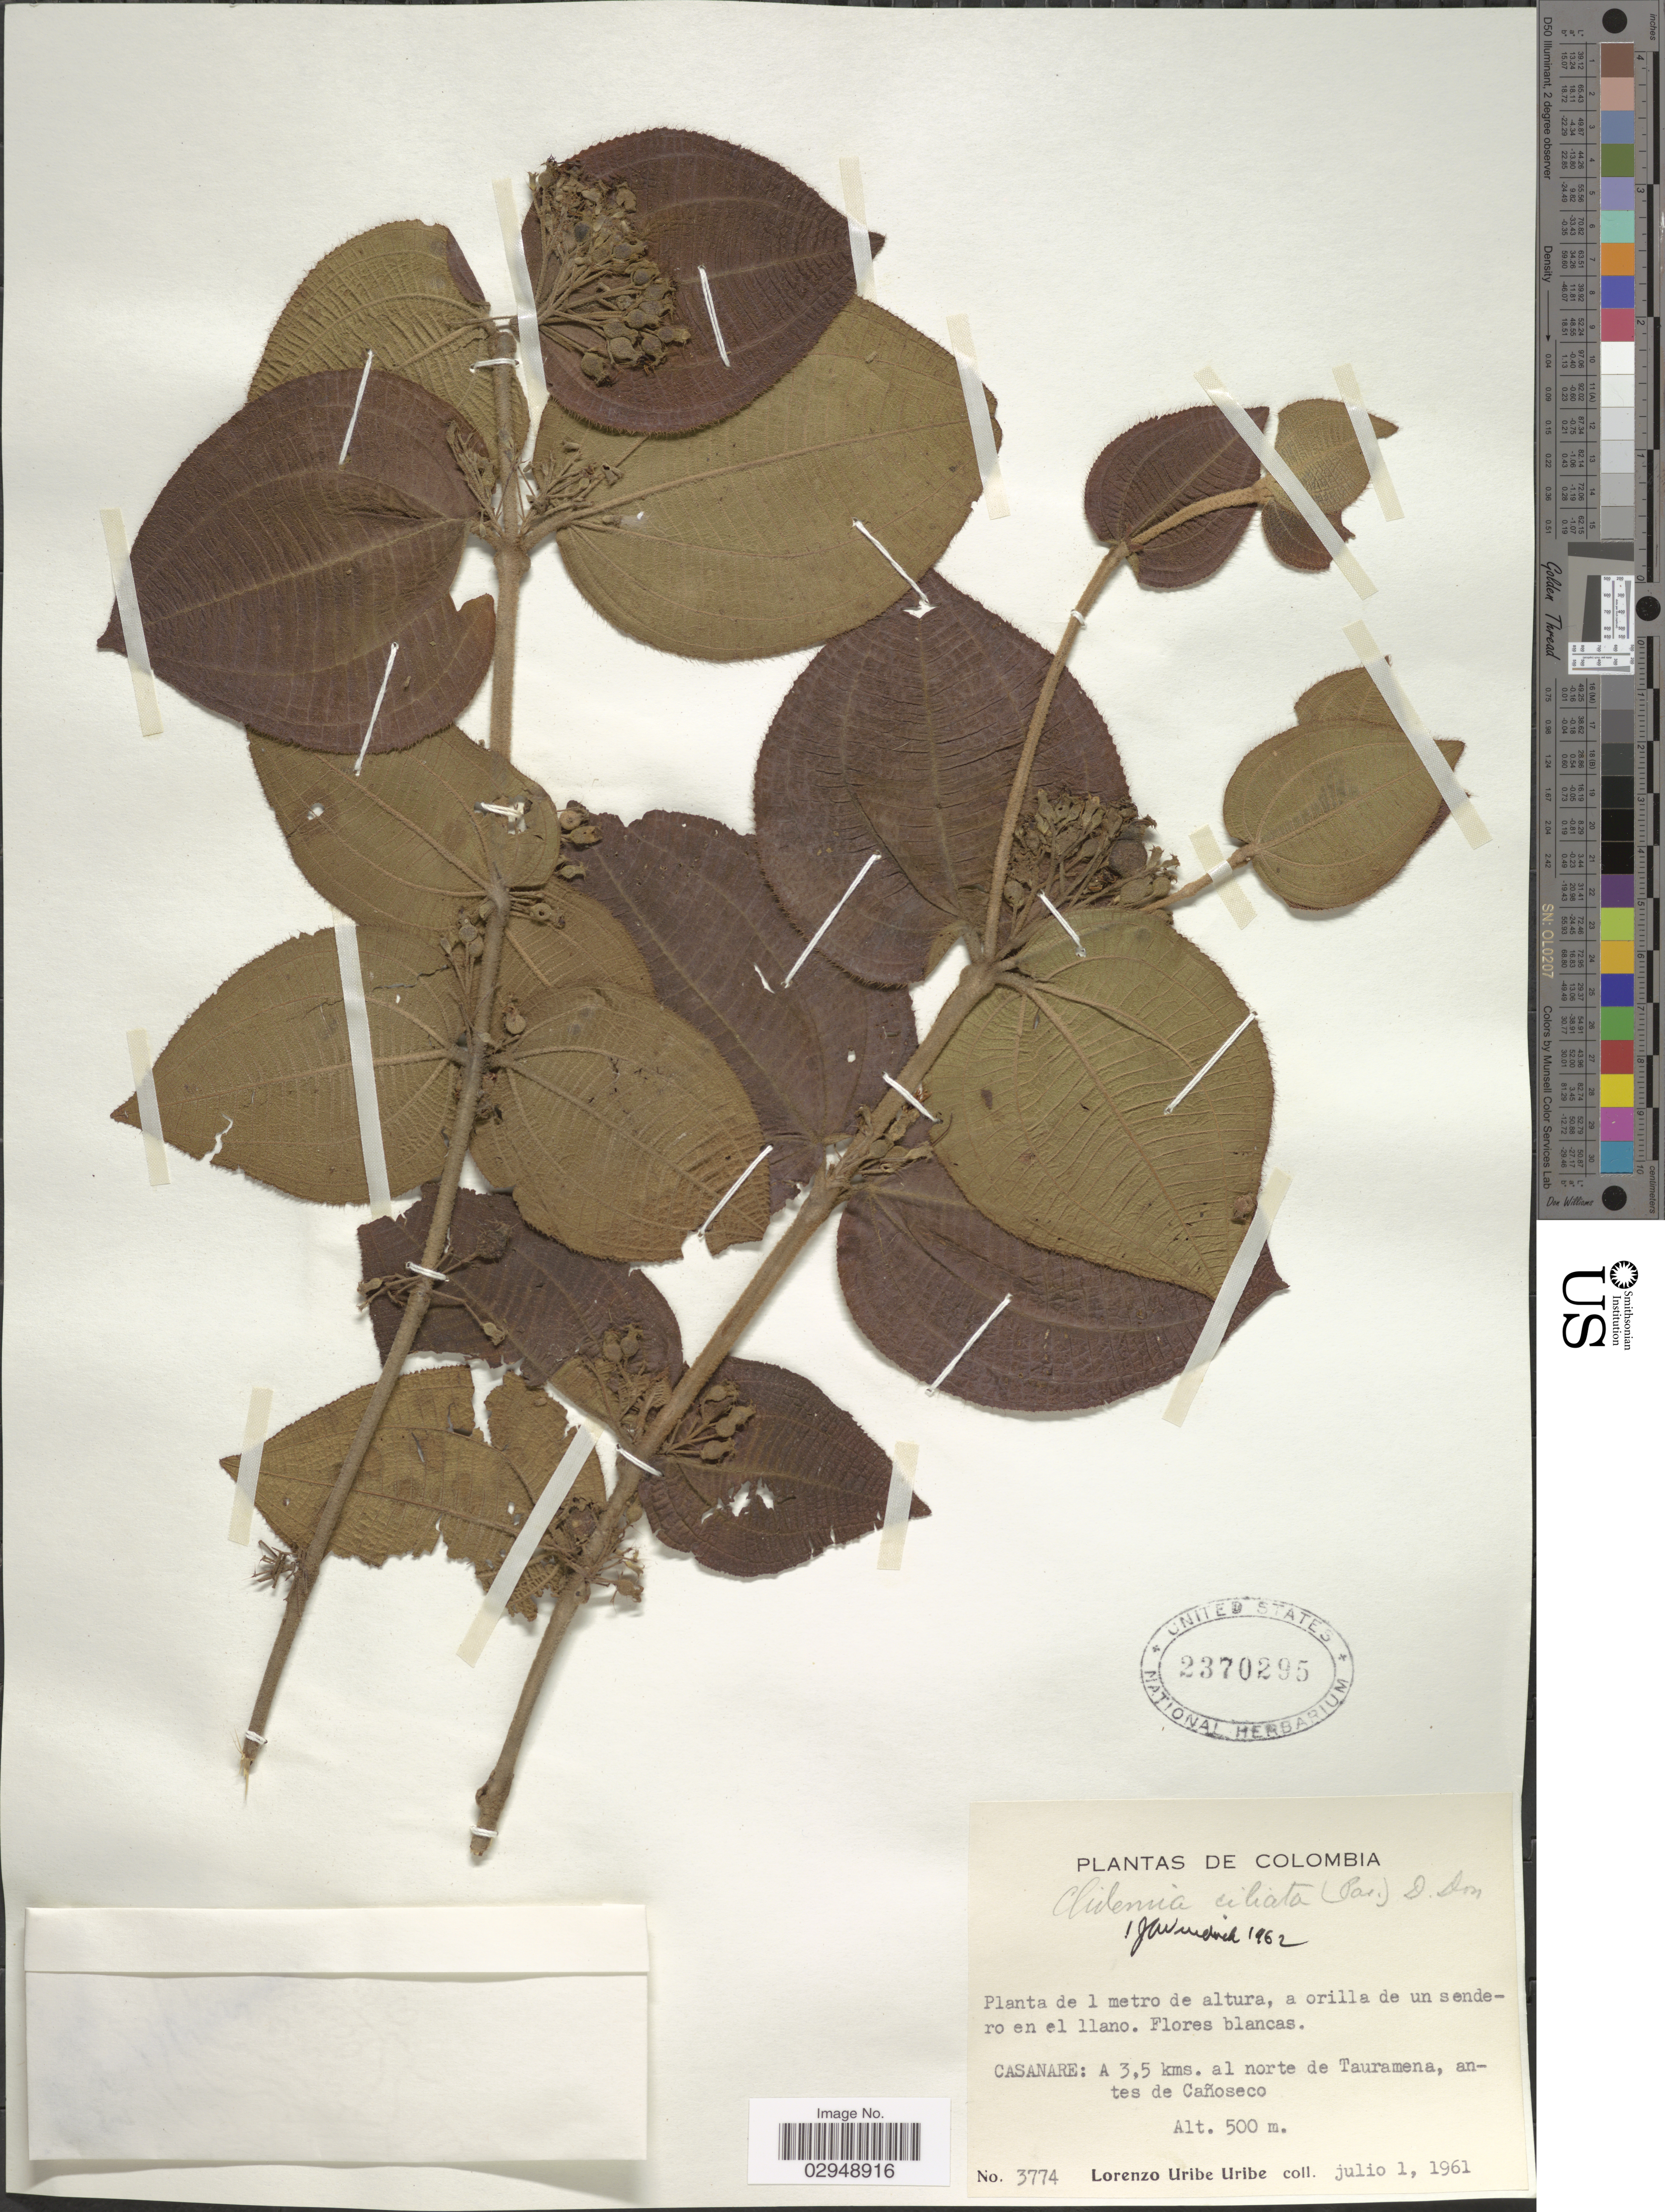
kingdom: Plantae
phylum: Tracheophyta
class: Magnoliopsida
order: Myrtales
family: Melastomataceae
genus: Clidemia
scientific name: Clidemia ciliata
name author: D. Don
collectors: L. Uribe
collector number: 3774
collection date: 1961-07-01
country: Colombia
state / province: Casanare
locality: A 3.5 kms. al norte de Tauramena, antes de Cañoseco.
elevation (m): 500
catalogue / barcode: US 2370295